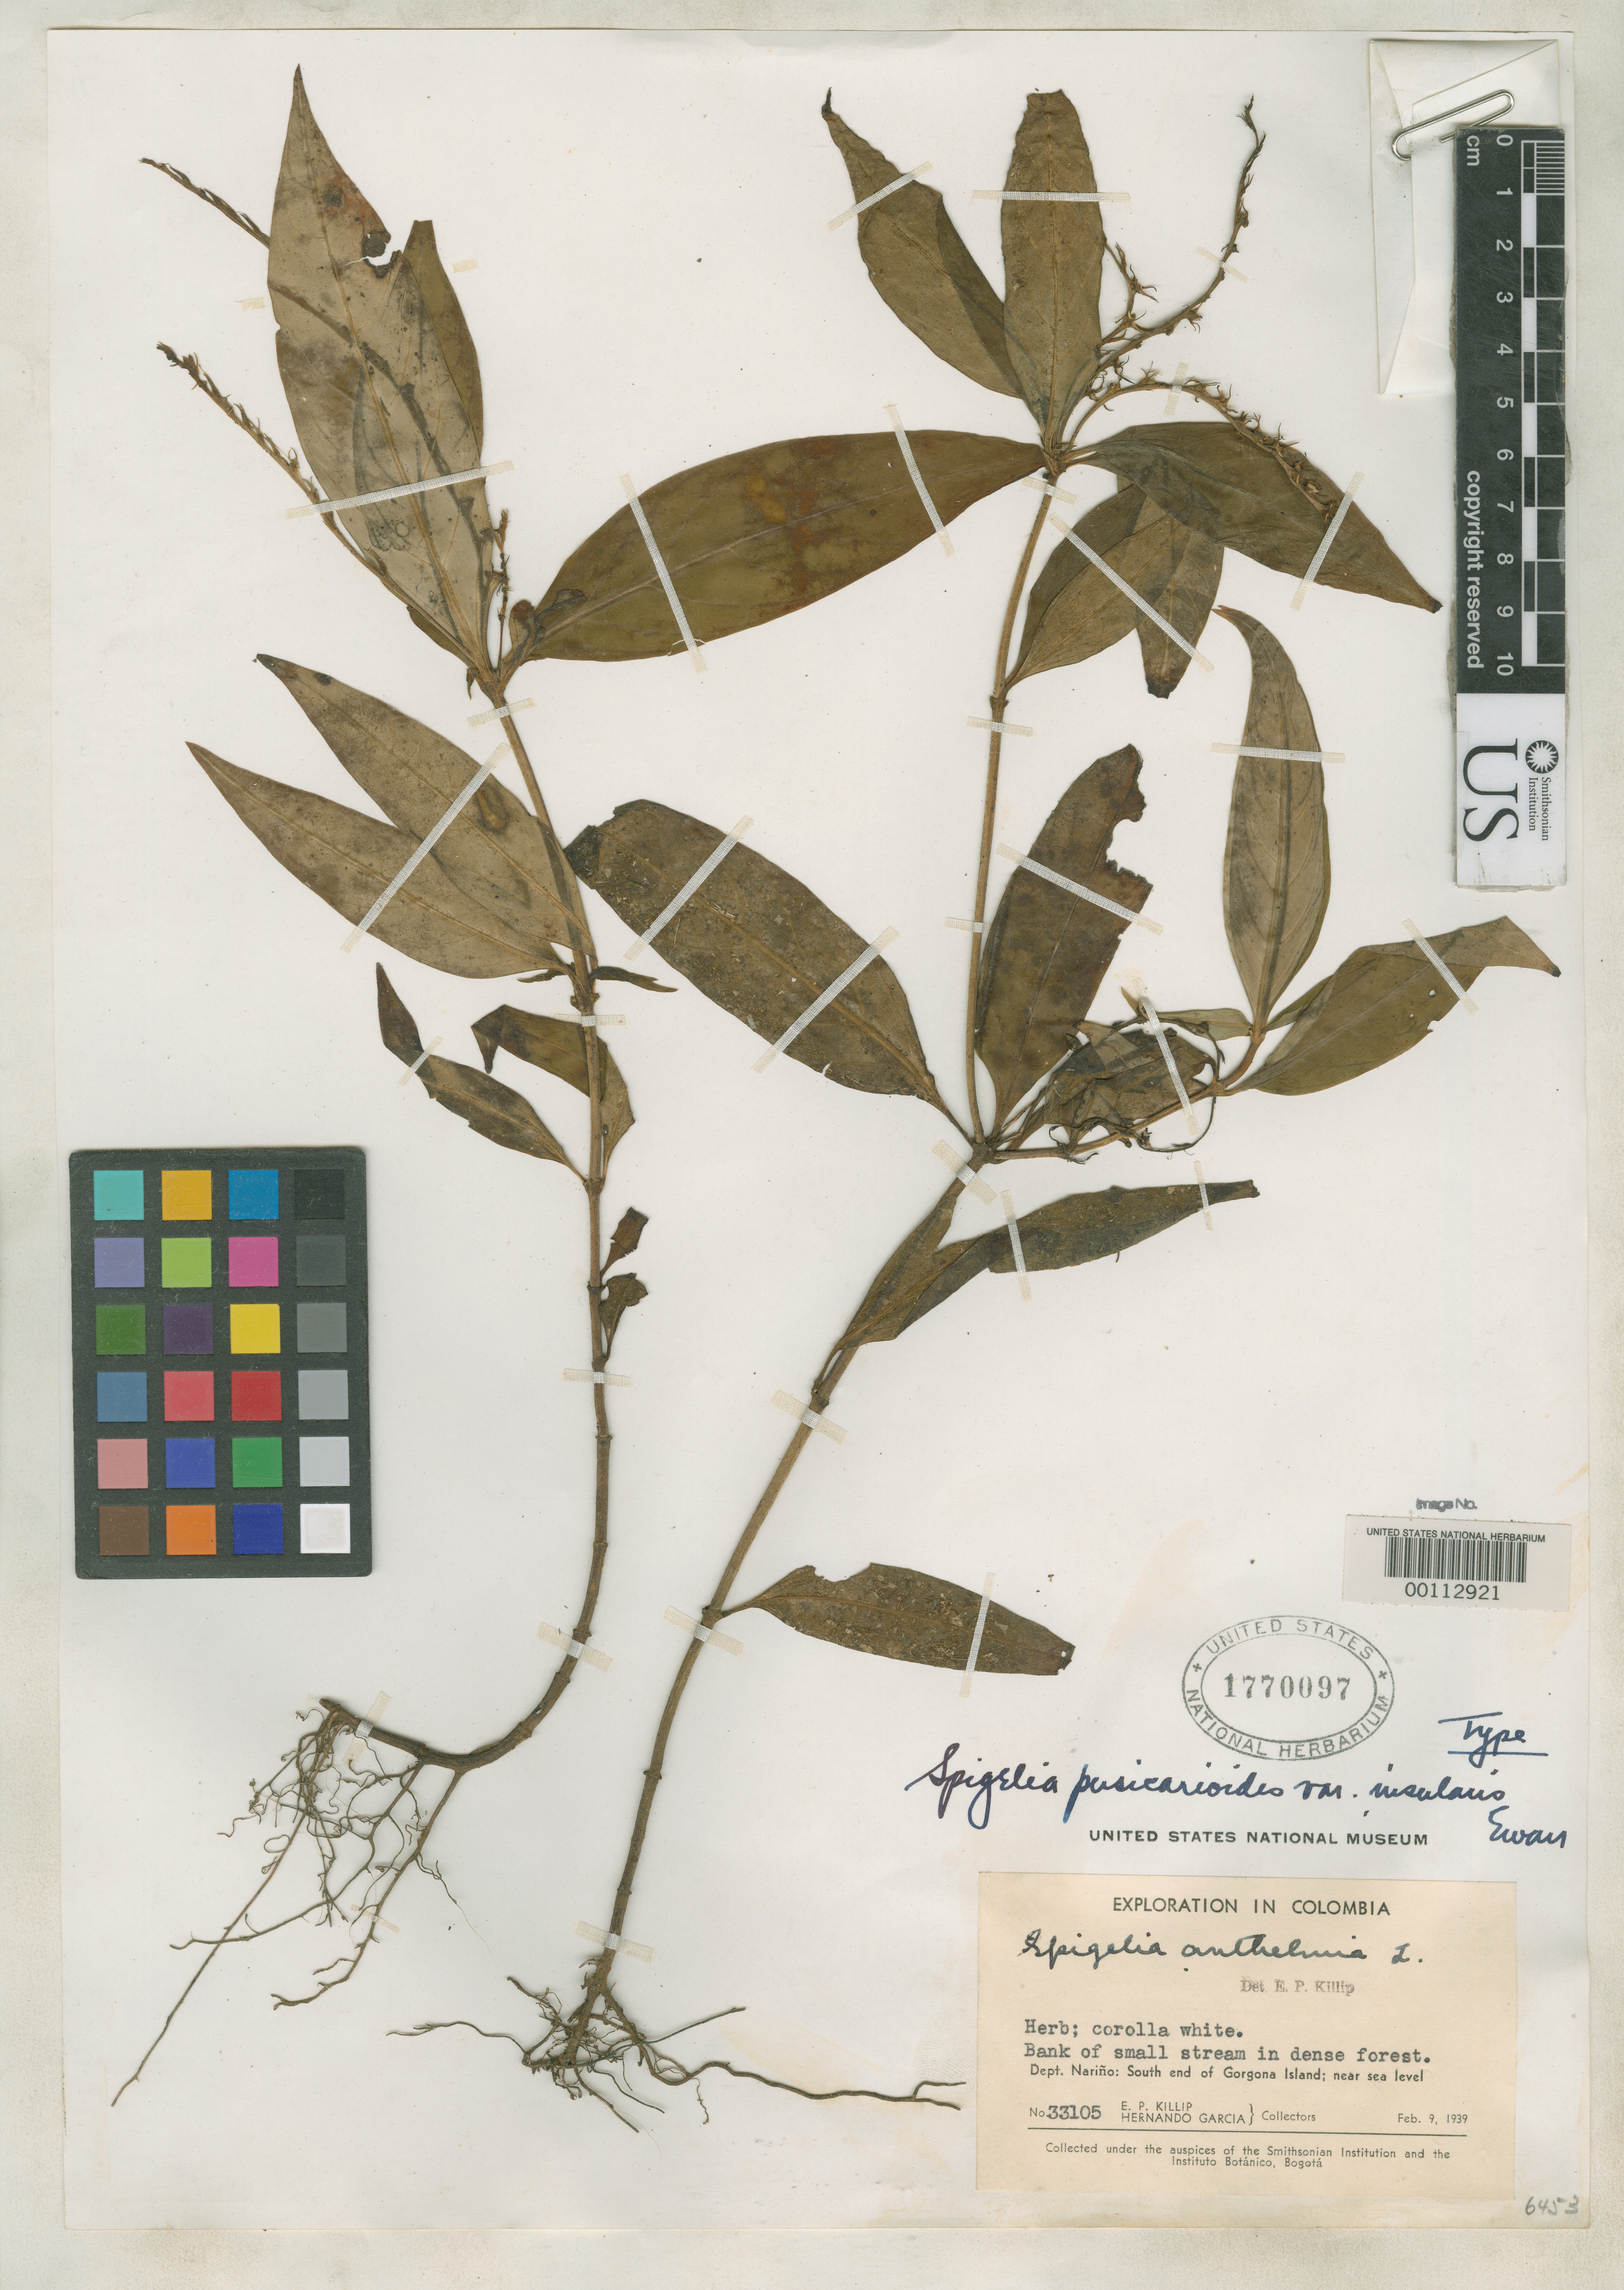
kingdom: Plantae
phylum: Tracheophyta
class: Magnoliopsida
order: Gentianales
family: Loganiaceae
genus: Spigelia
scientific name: Spigelia persicarioides var. insularis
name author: Ewan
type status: Holotype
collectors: E. P. Killip & H. García Barriga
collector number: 33105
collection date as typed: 09 Feb 1939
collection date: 1939-02-09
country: Colombia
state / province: Nariño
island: Gorgona Island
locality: S end of Island.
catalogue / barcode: US 1770097